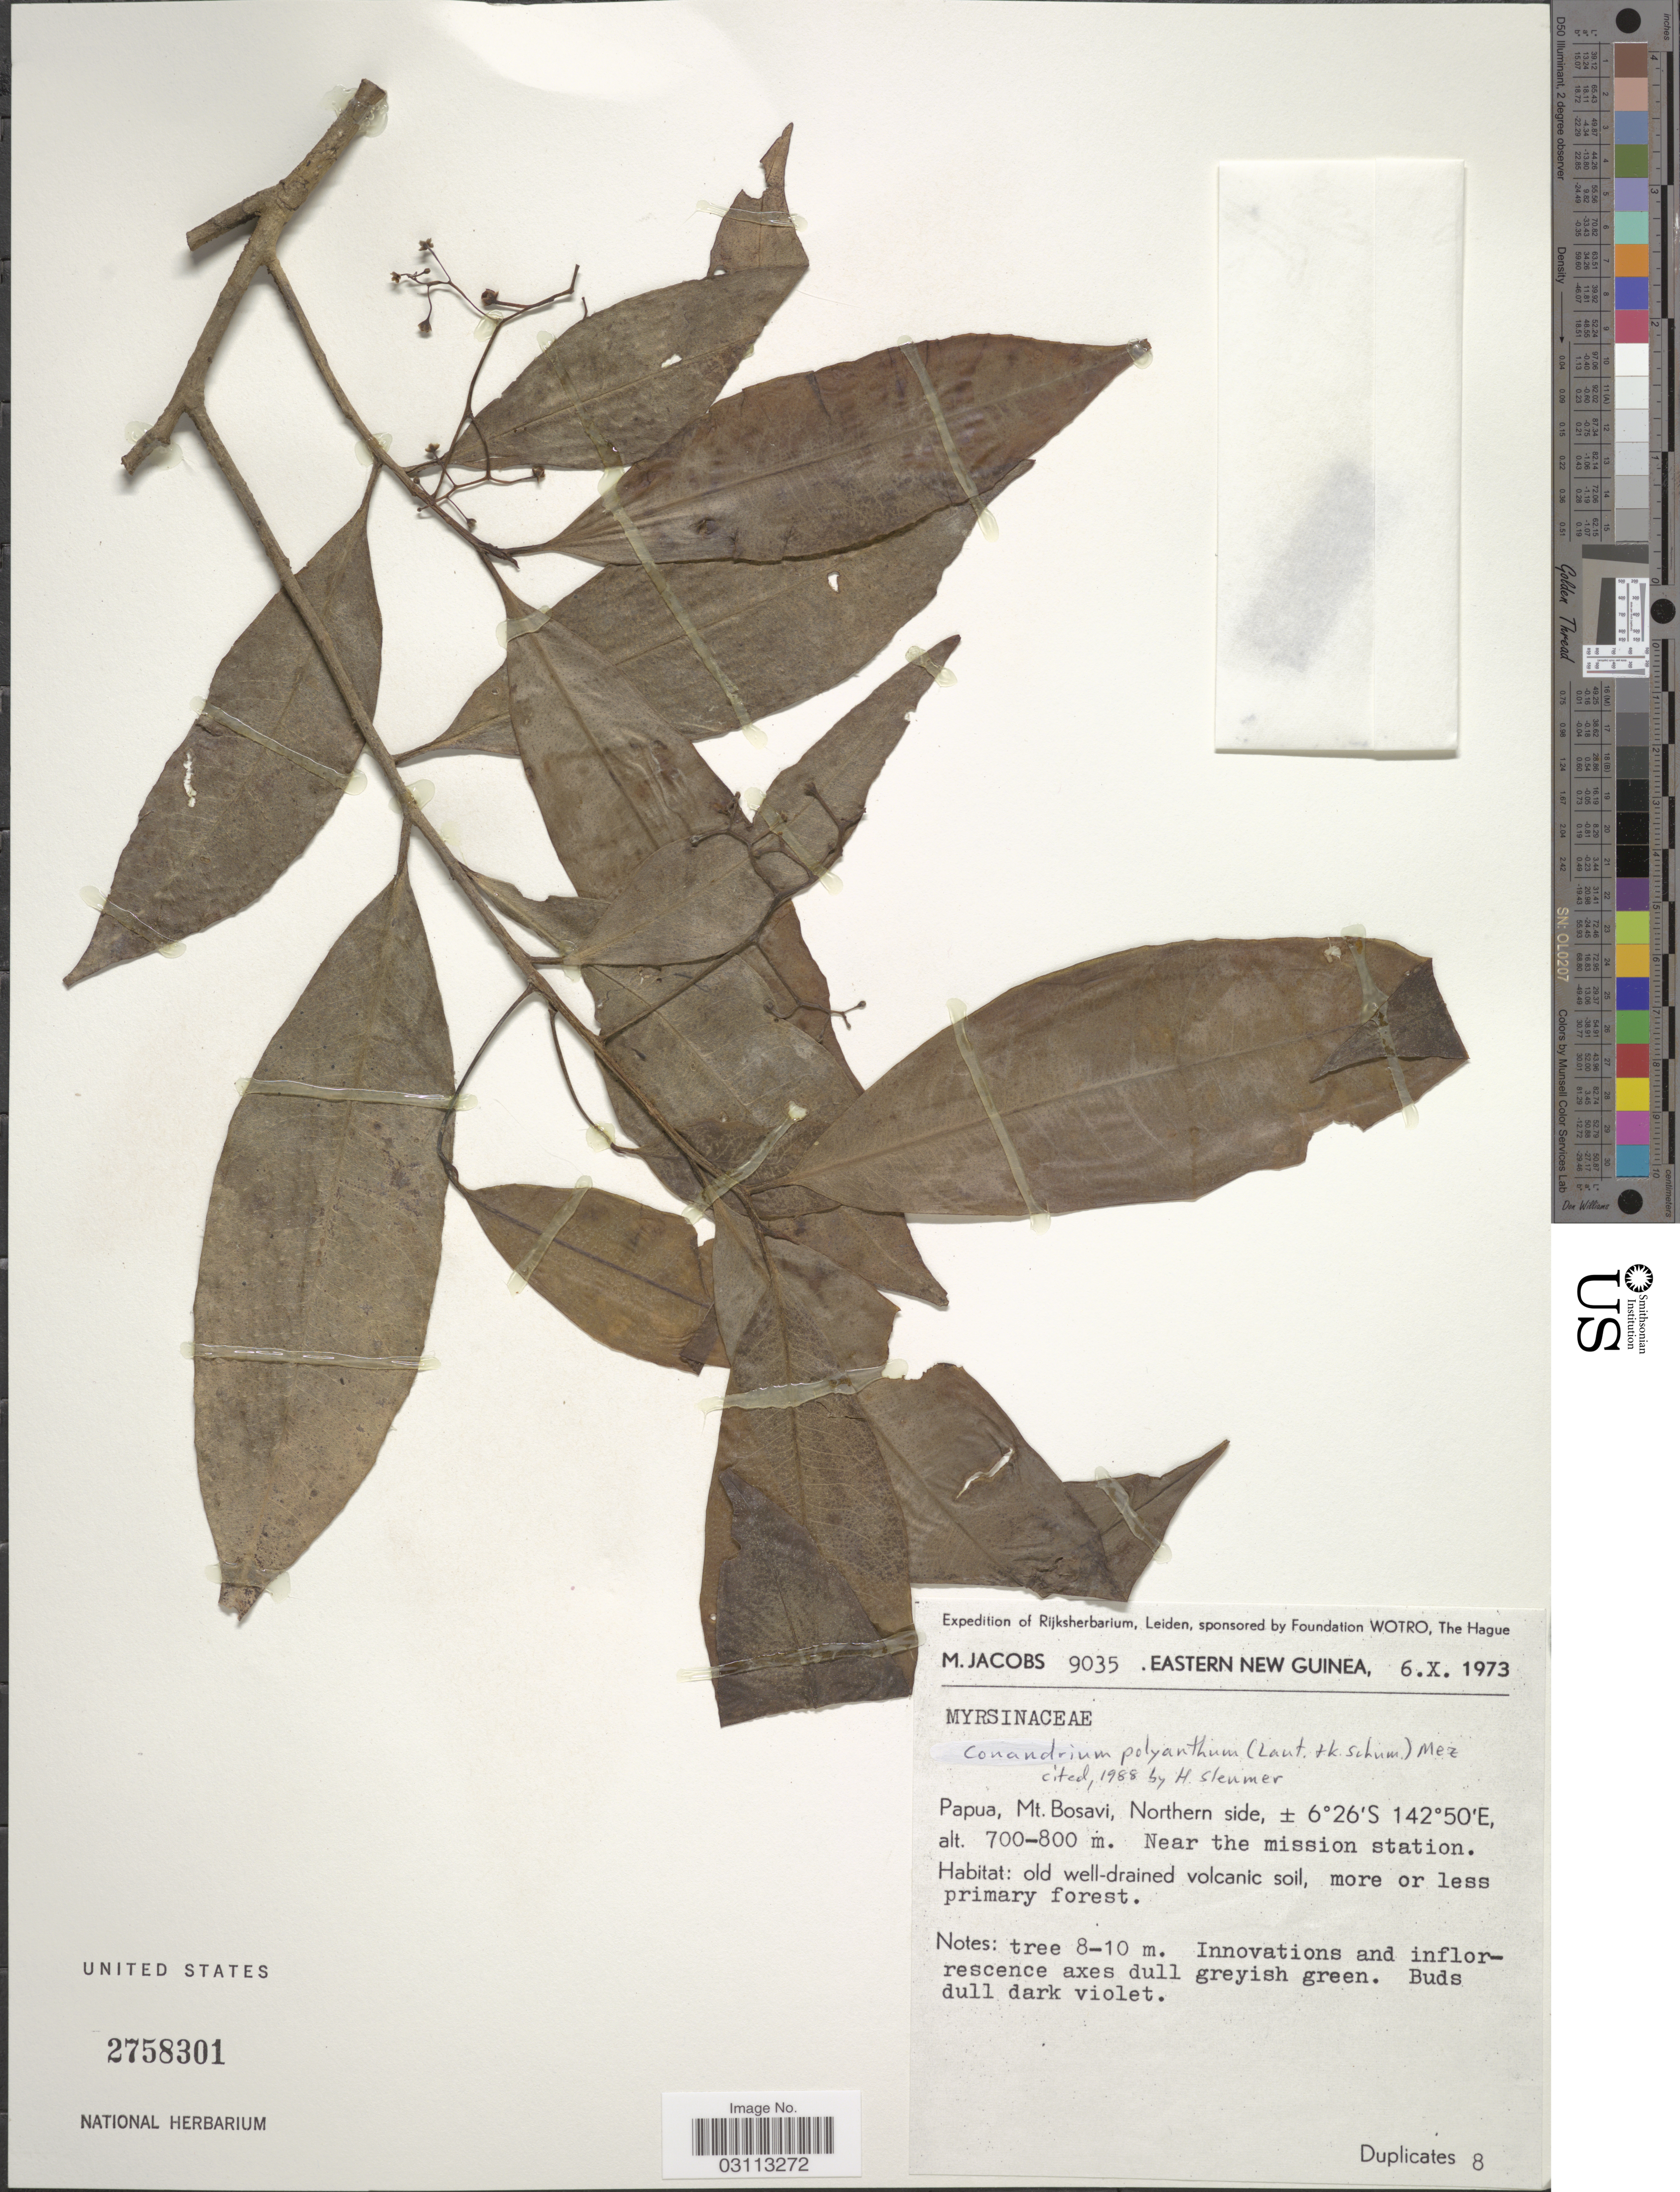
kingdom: Plantae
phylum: Tracheophyta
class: Magnoliopsida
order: Ericales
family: Primulaceae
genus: Conandrium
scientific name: Conandrium polyanthum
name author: (Lauterb. & K. Schum.) Mez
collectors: M. Jacobs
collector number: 9035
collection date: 1973-10-06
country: Papua New Guinea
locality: Eastern New Guinea. Mt. Bosavi, Northern side.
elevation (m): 700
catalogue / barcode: US 2758301